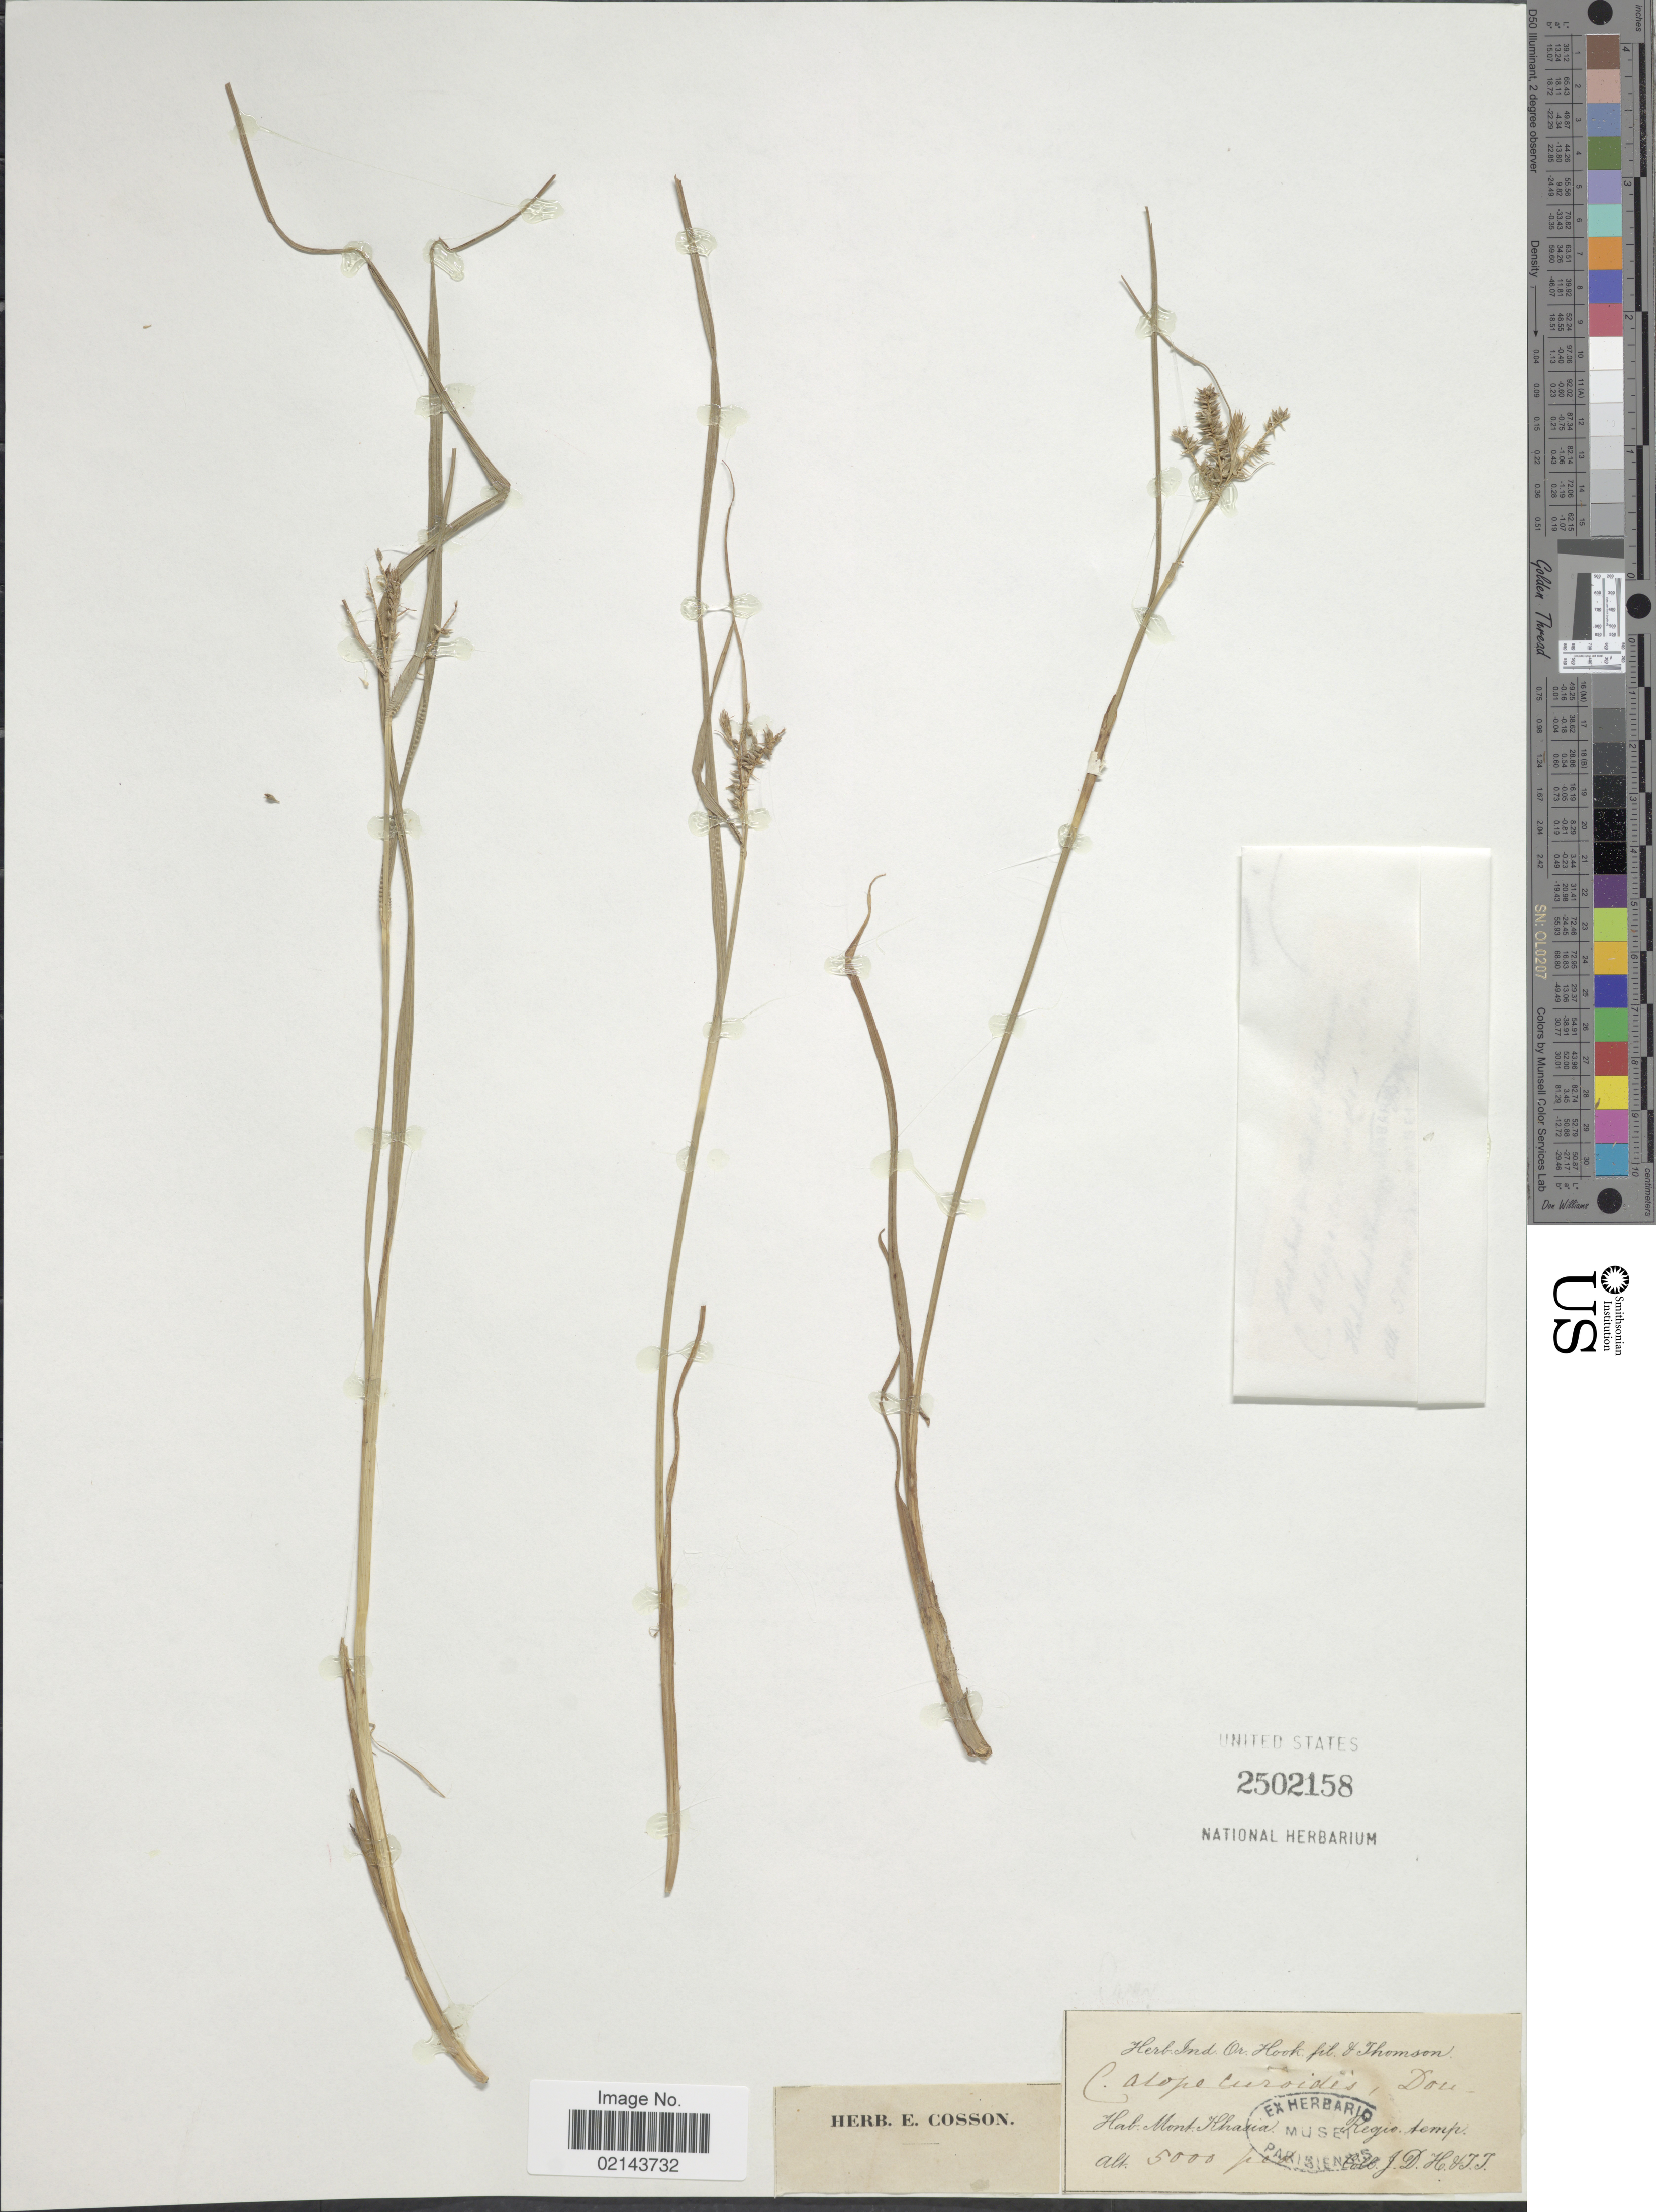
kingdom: Plantae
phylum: Tracheophyta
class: Liliopsida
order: Poales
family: Cyperaceae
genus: Carex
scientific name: Carex alopecuroides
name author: D. Don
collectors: J. D. Hooker & T. Thomson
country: India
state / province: Meghalaya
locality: Mont. Khasia. Regio. temp.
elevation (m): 1524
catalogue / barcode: US 2502158